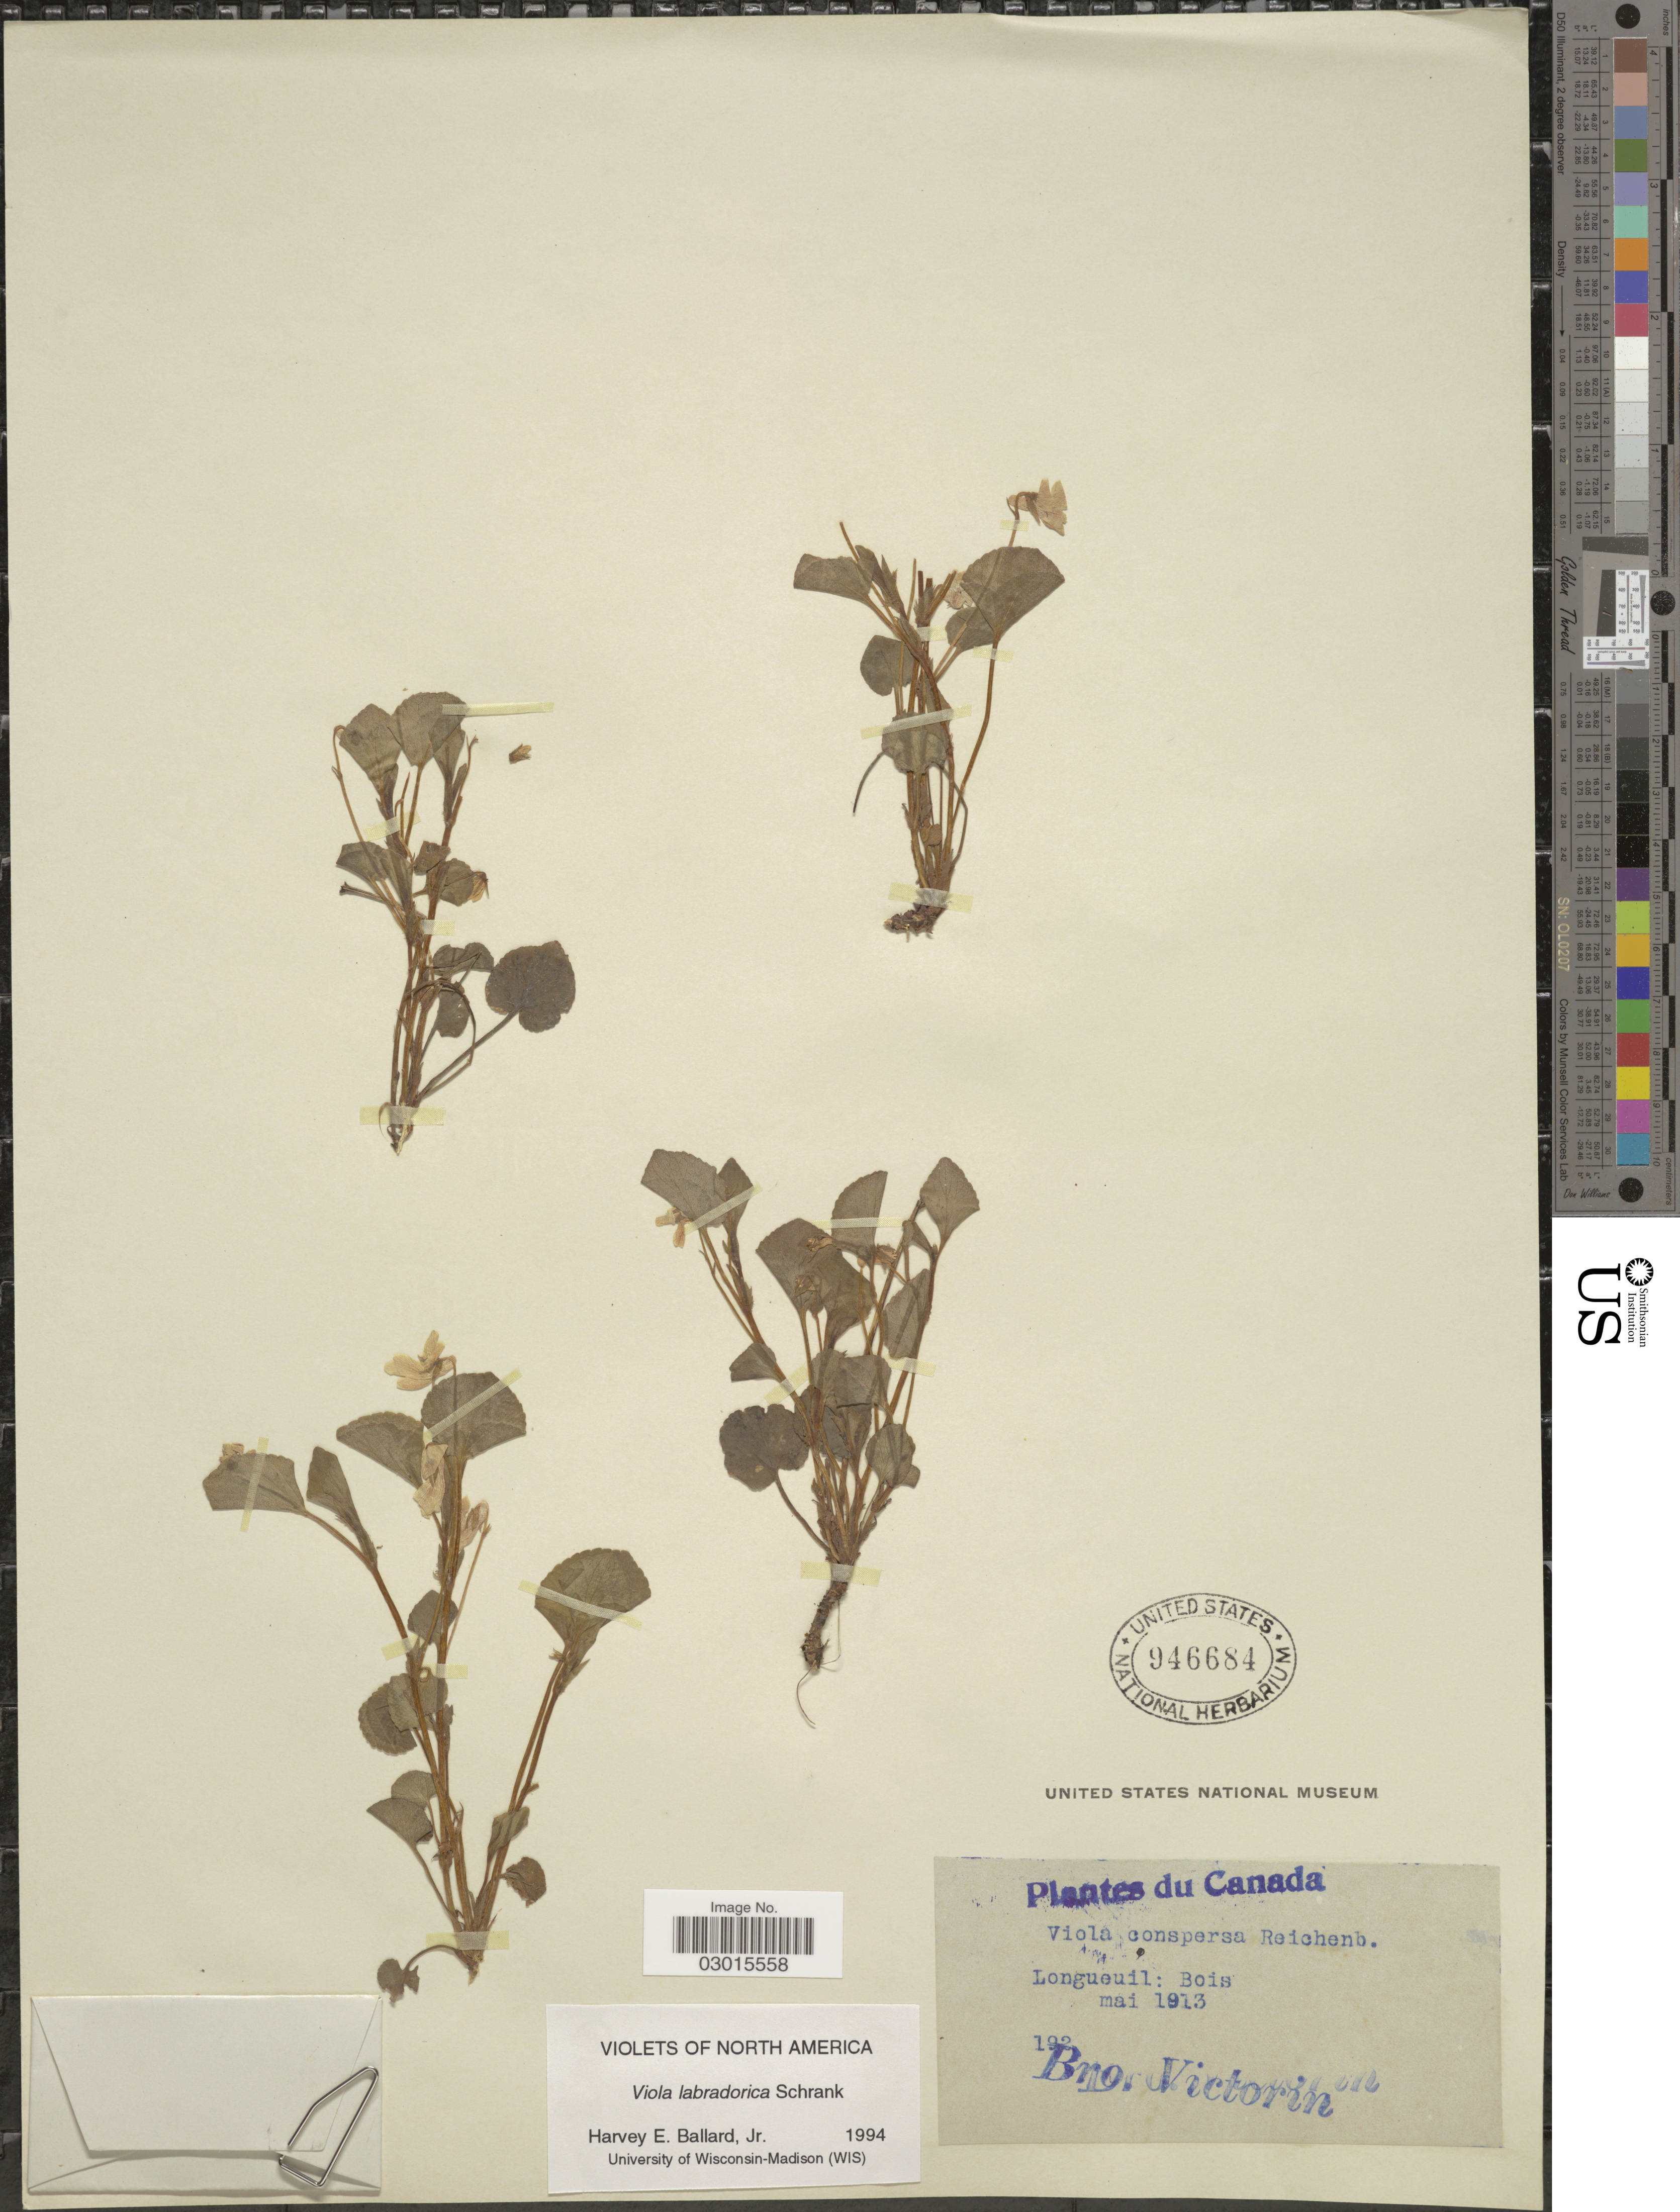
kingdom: Plantae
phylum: Tracheophyta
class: Magnoliopsida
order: Malpighiales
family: Violaceae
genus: Viola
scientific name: Viola labradorica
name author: Schrank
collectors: B. Victorin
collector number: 192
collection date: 1913-05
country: Canada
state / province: Quebec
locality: Longueuil.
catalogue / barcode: US 946684